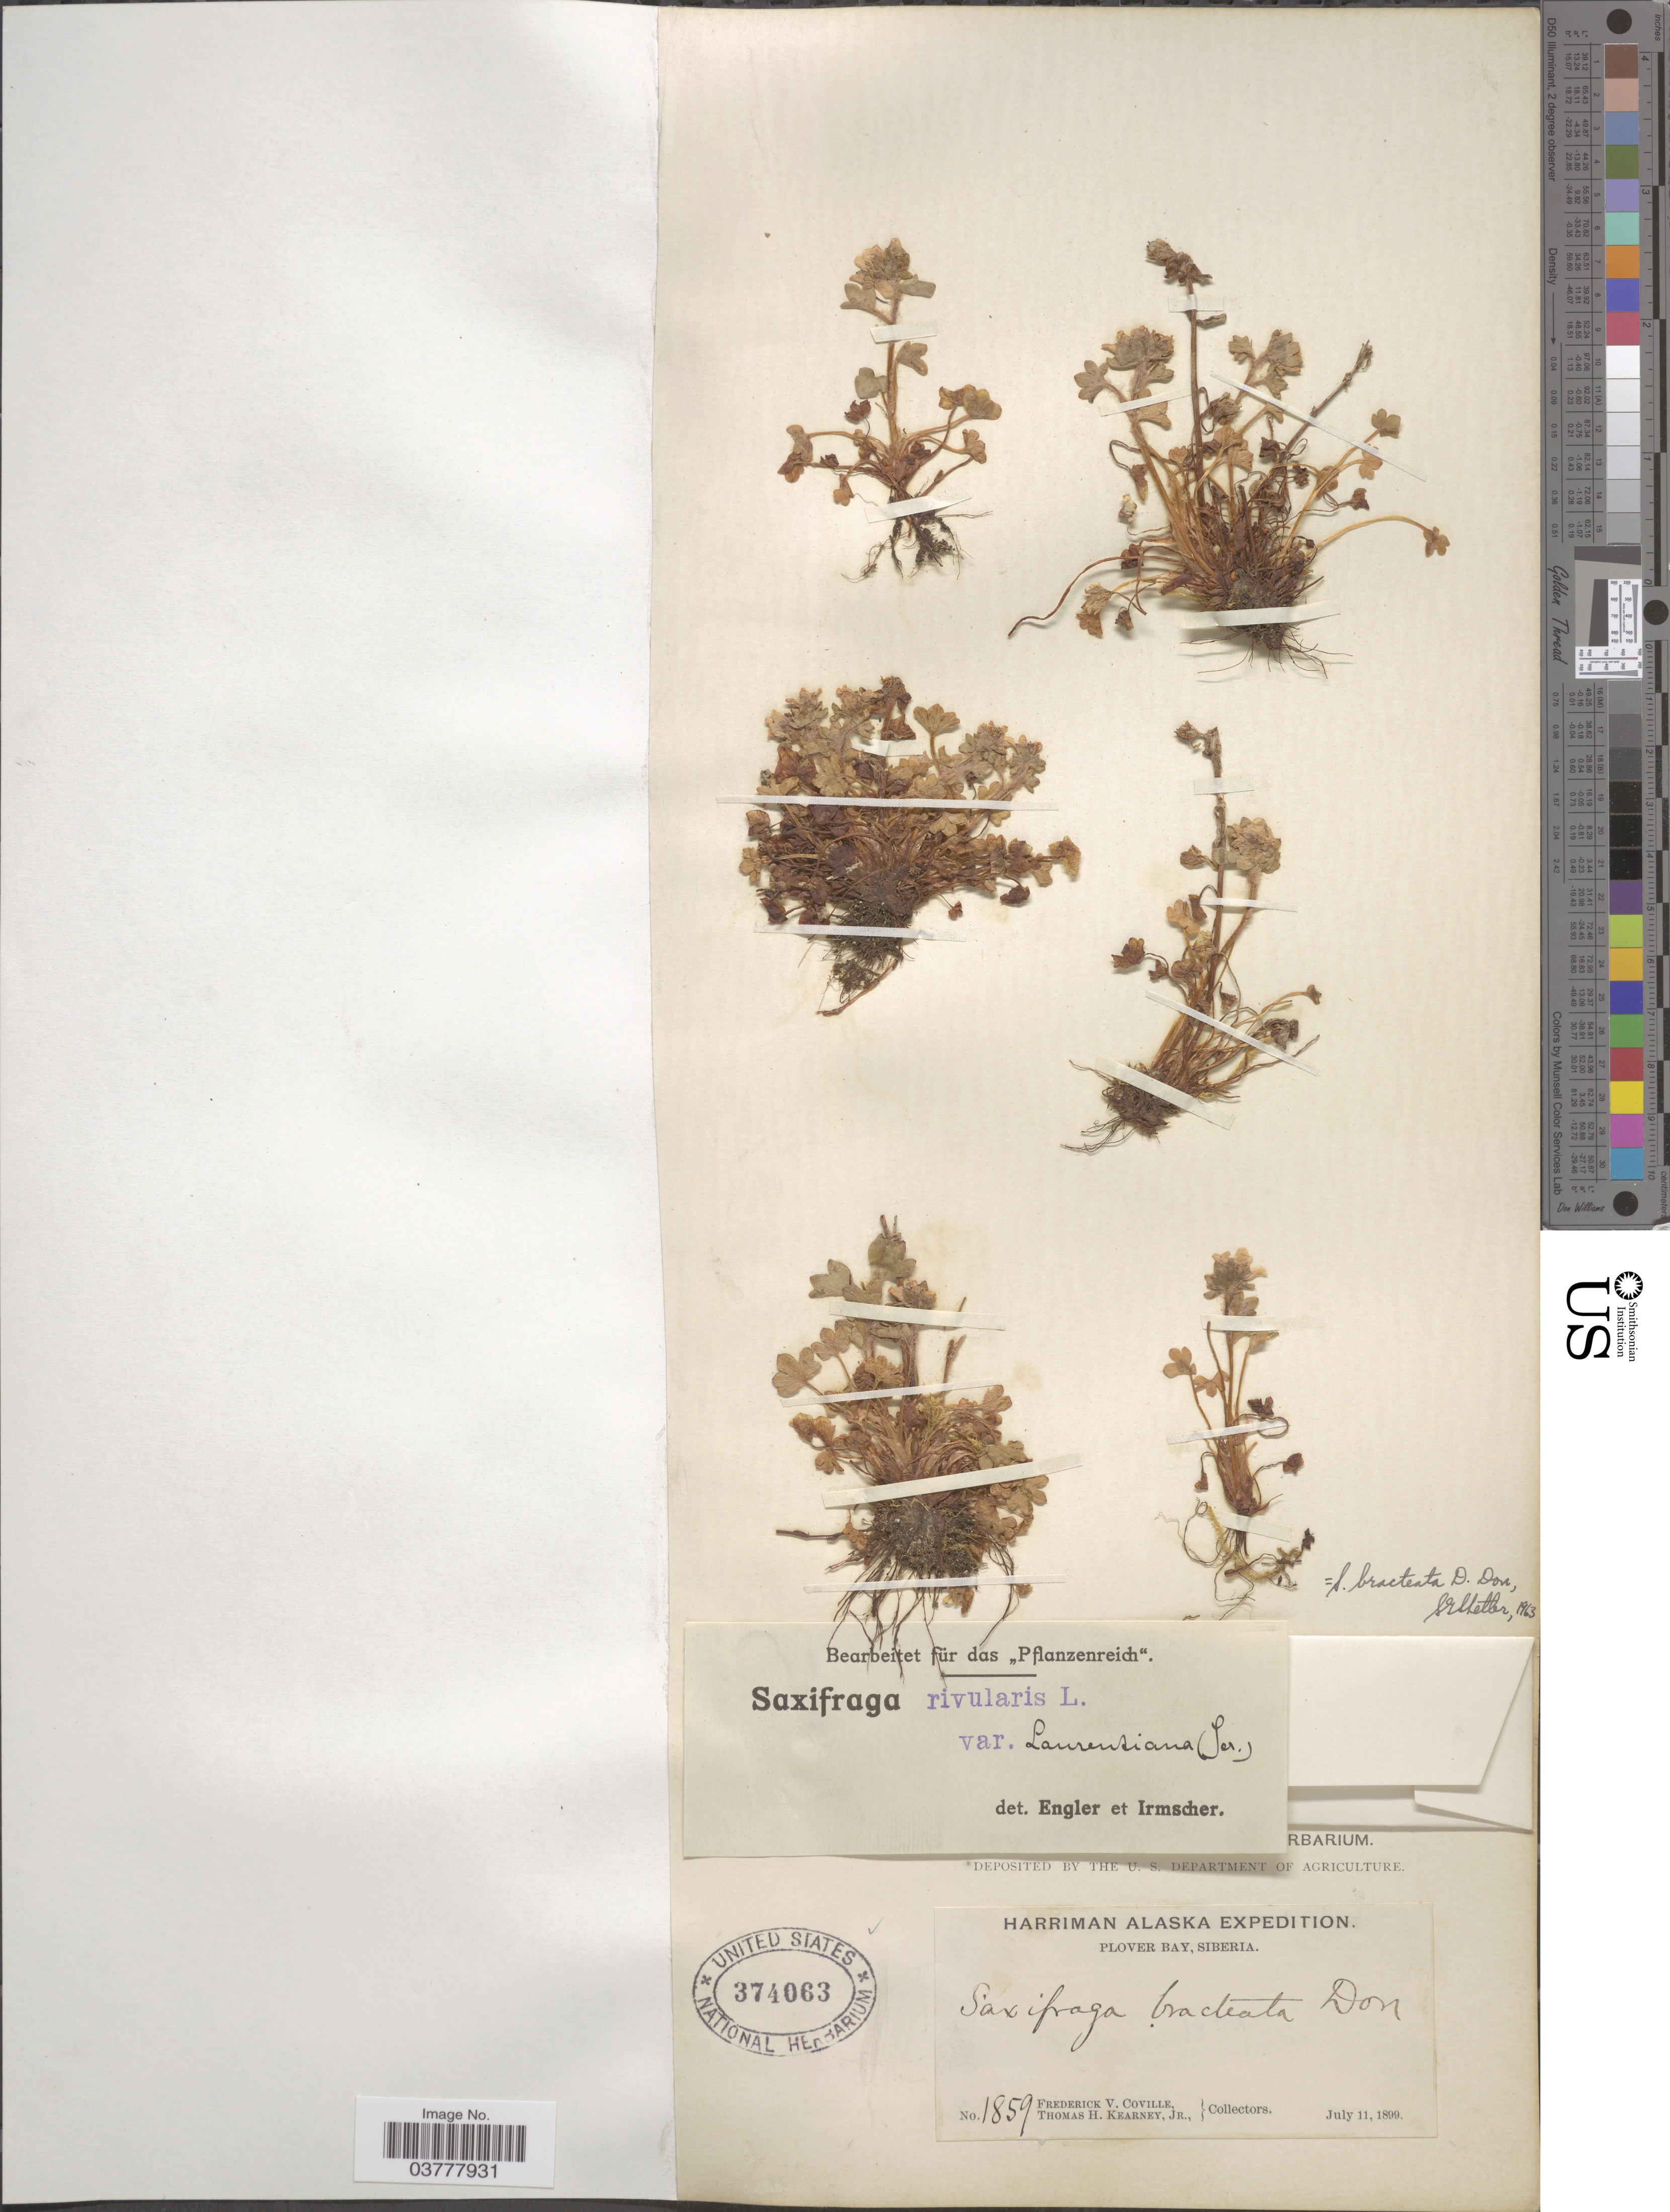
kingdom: Plantae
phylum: Tracheophyta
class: Magnoliopsida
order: Saxifragales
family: Saxifragaceae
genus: Saxifraga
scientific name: Saxifraga bracteata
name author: D. Don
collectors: F. V. Coville & T. H. Kearney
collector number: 1859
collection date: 1899-07-11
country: United States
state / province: Alaska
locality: Plover Bay, Siberia.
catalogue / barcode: US 374063